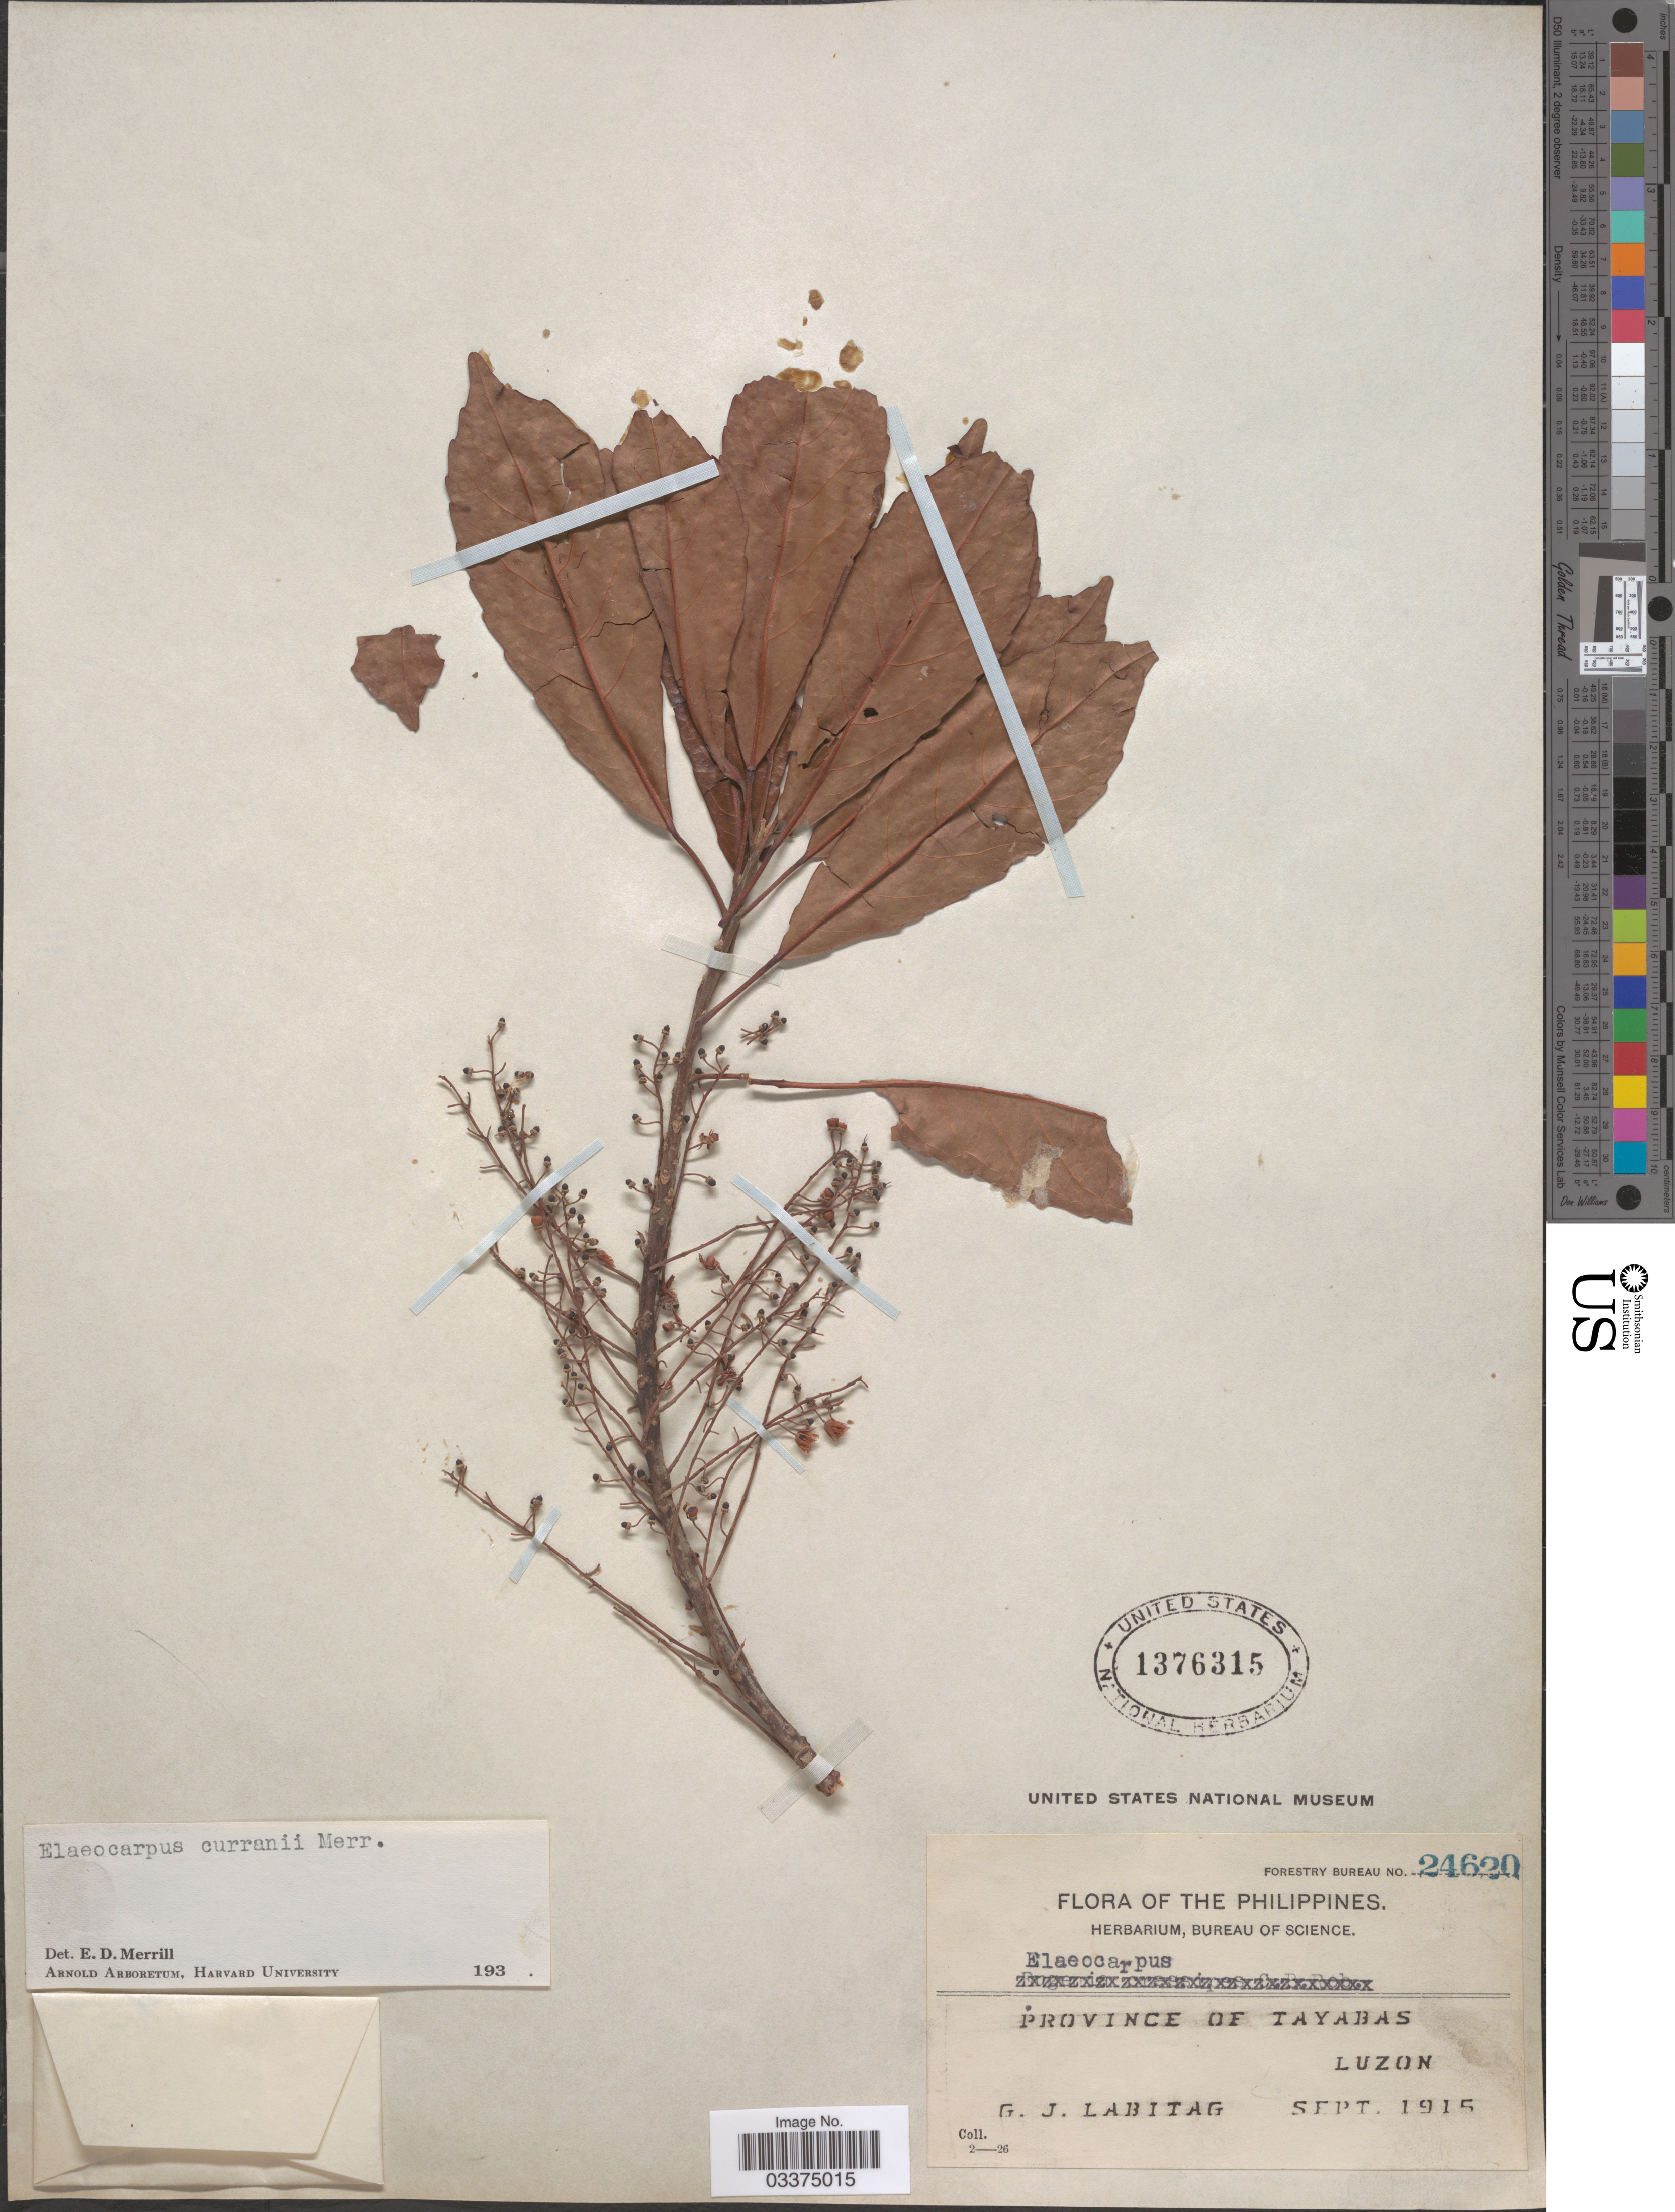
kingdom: Plantae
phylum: Tracheophyta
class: Magnoliopsida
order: Oxalidales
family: Elaeocarpaceae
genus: Elaeocarpus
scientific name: Elaeocarpus curranii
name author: Merr.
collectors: G. Labitag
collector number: Forestry Bureau 24620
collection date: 1915-09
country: Philippines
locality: Province of Tayabas, Luzon.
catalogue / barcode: US 1376315